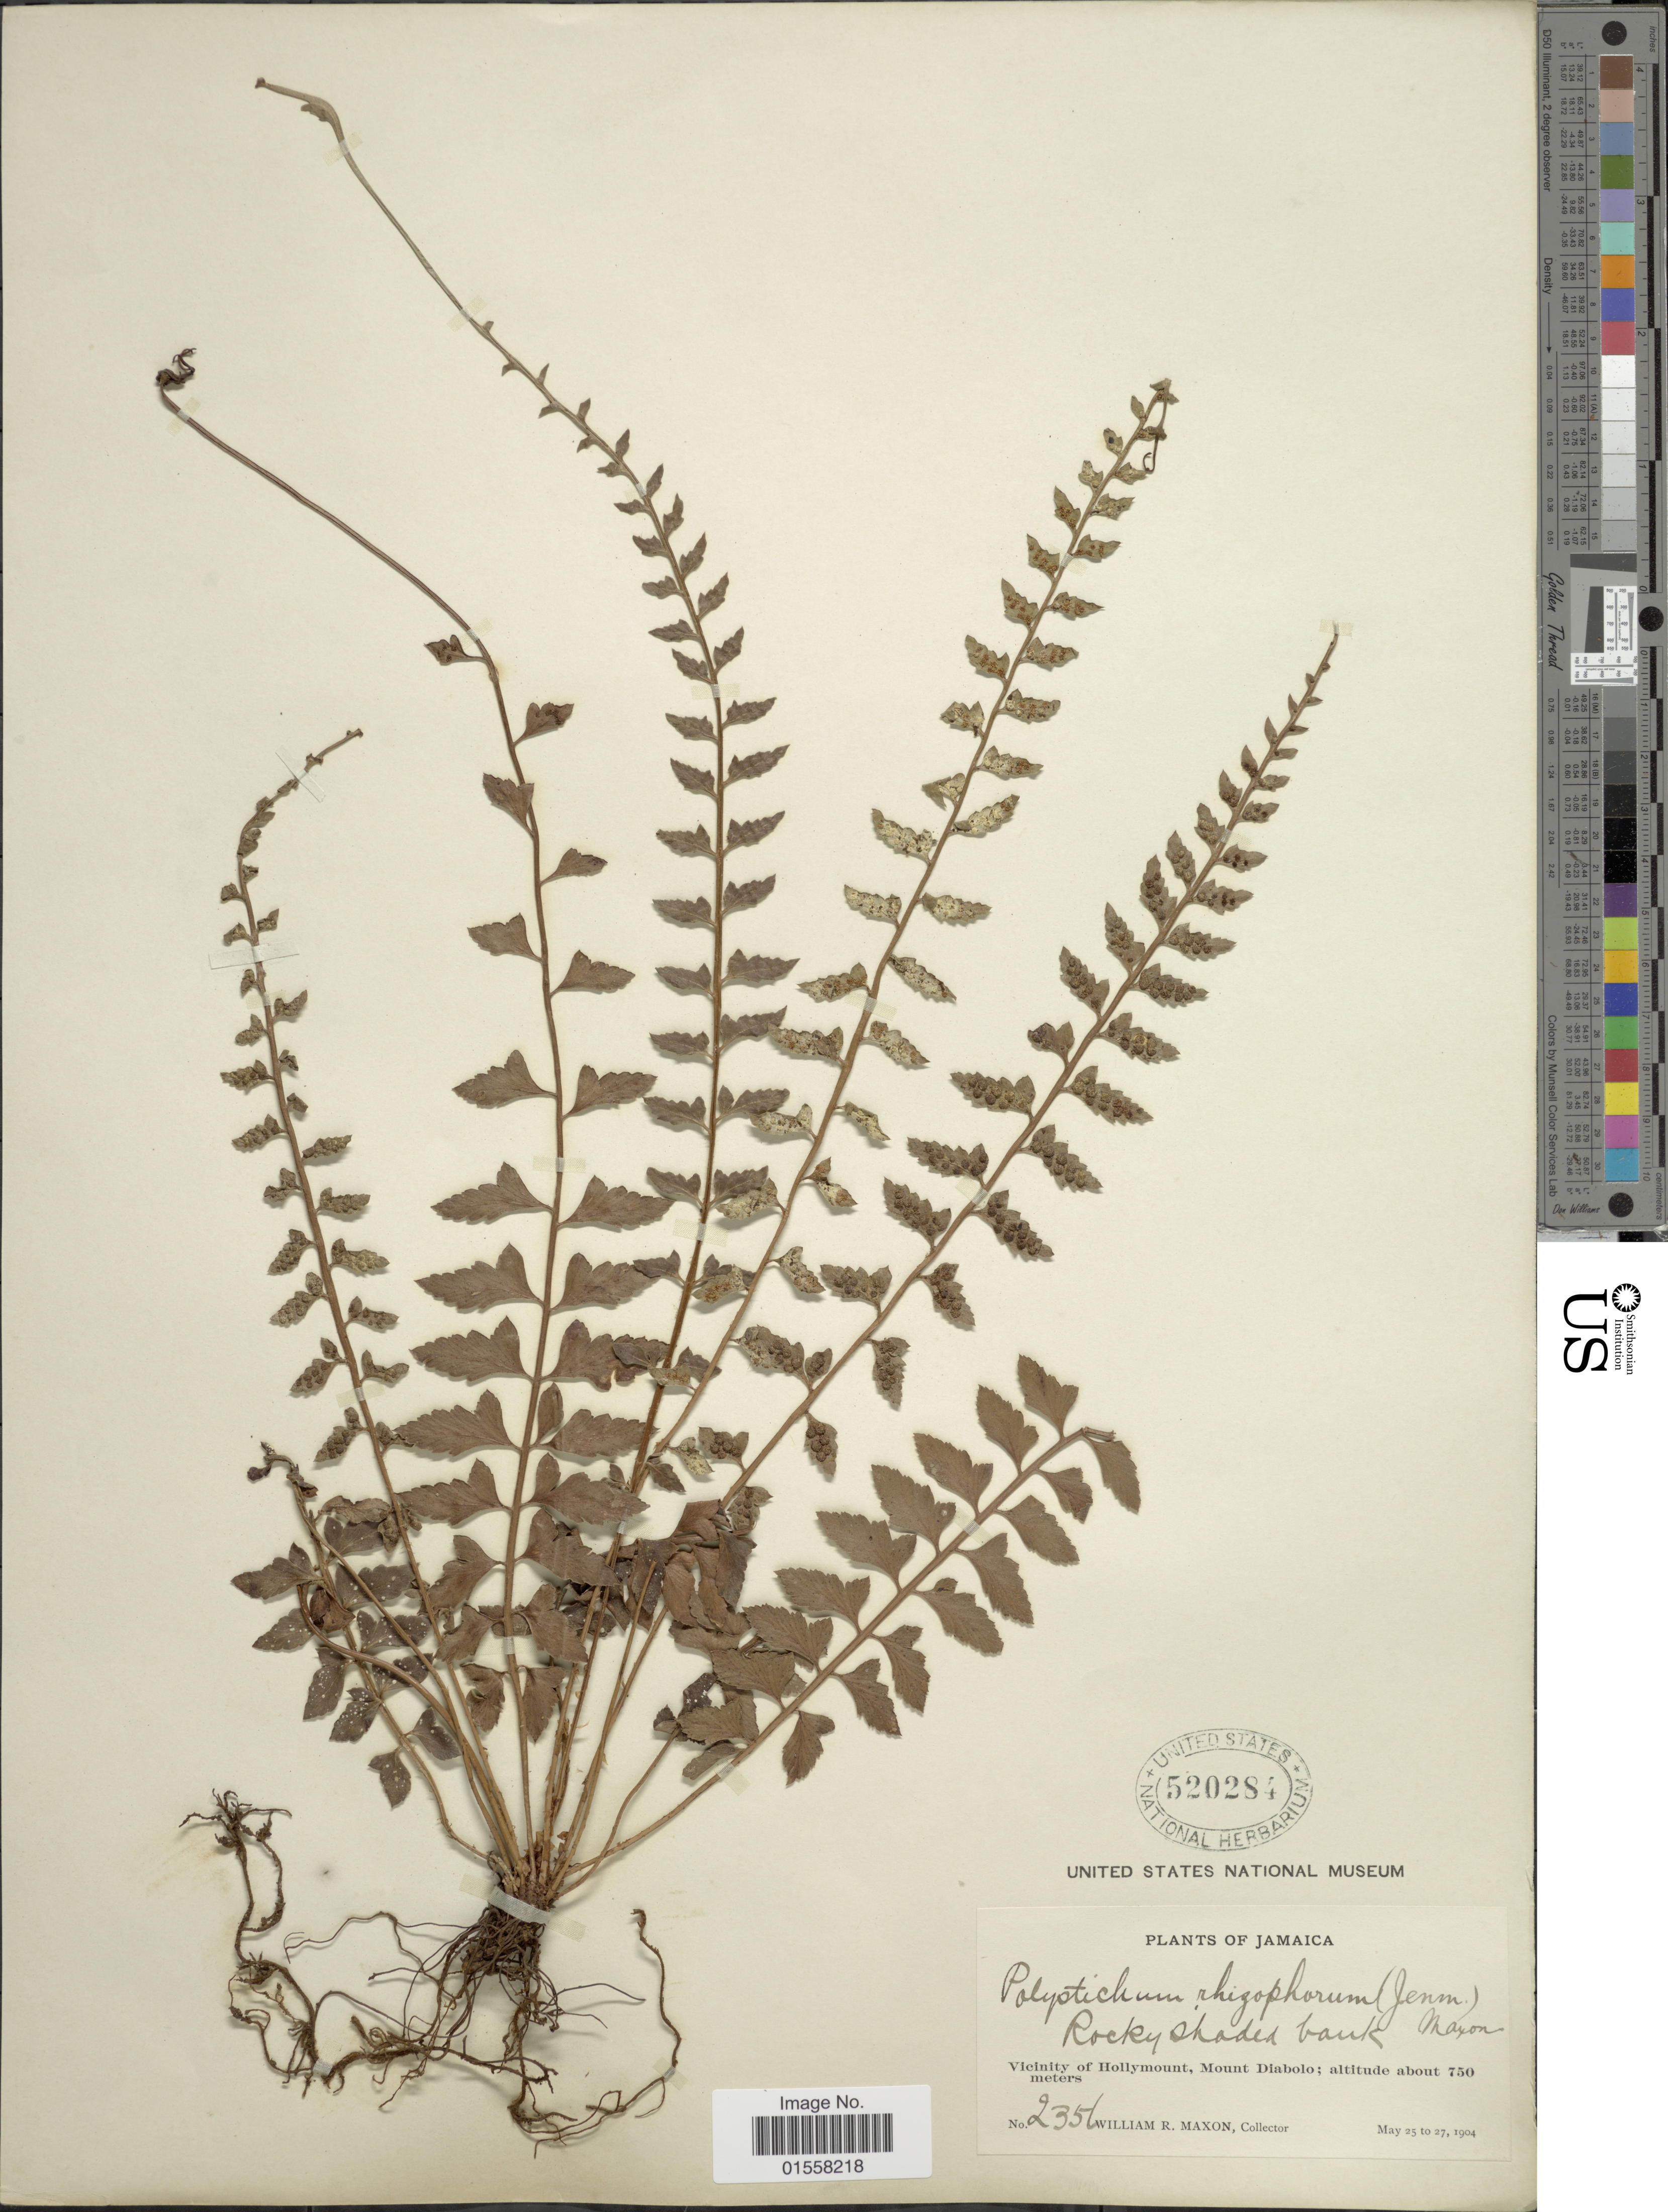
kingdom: Plantae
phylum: Tracheophyta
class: Polypodiopsida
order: Polypodiales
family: Dryopteridaceae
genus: Polystichum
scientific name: Polystichum rhizophorum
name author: (Jenman) Maxon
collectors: W. R. Maxon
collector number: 2356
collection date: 1904-05-25/1904-05-27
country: Jamaica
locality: Jamaica. Vicinity of Hollymount, Mount Diablo.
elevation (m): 750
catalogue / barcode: US 520284